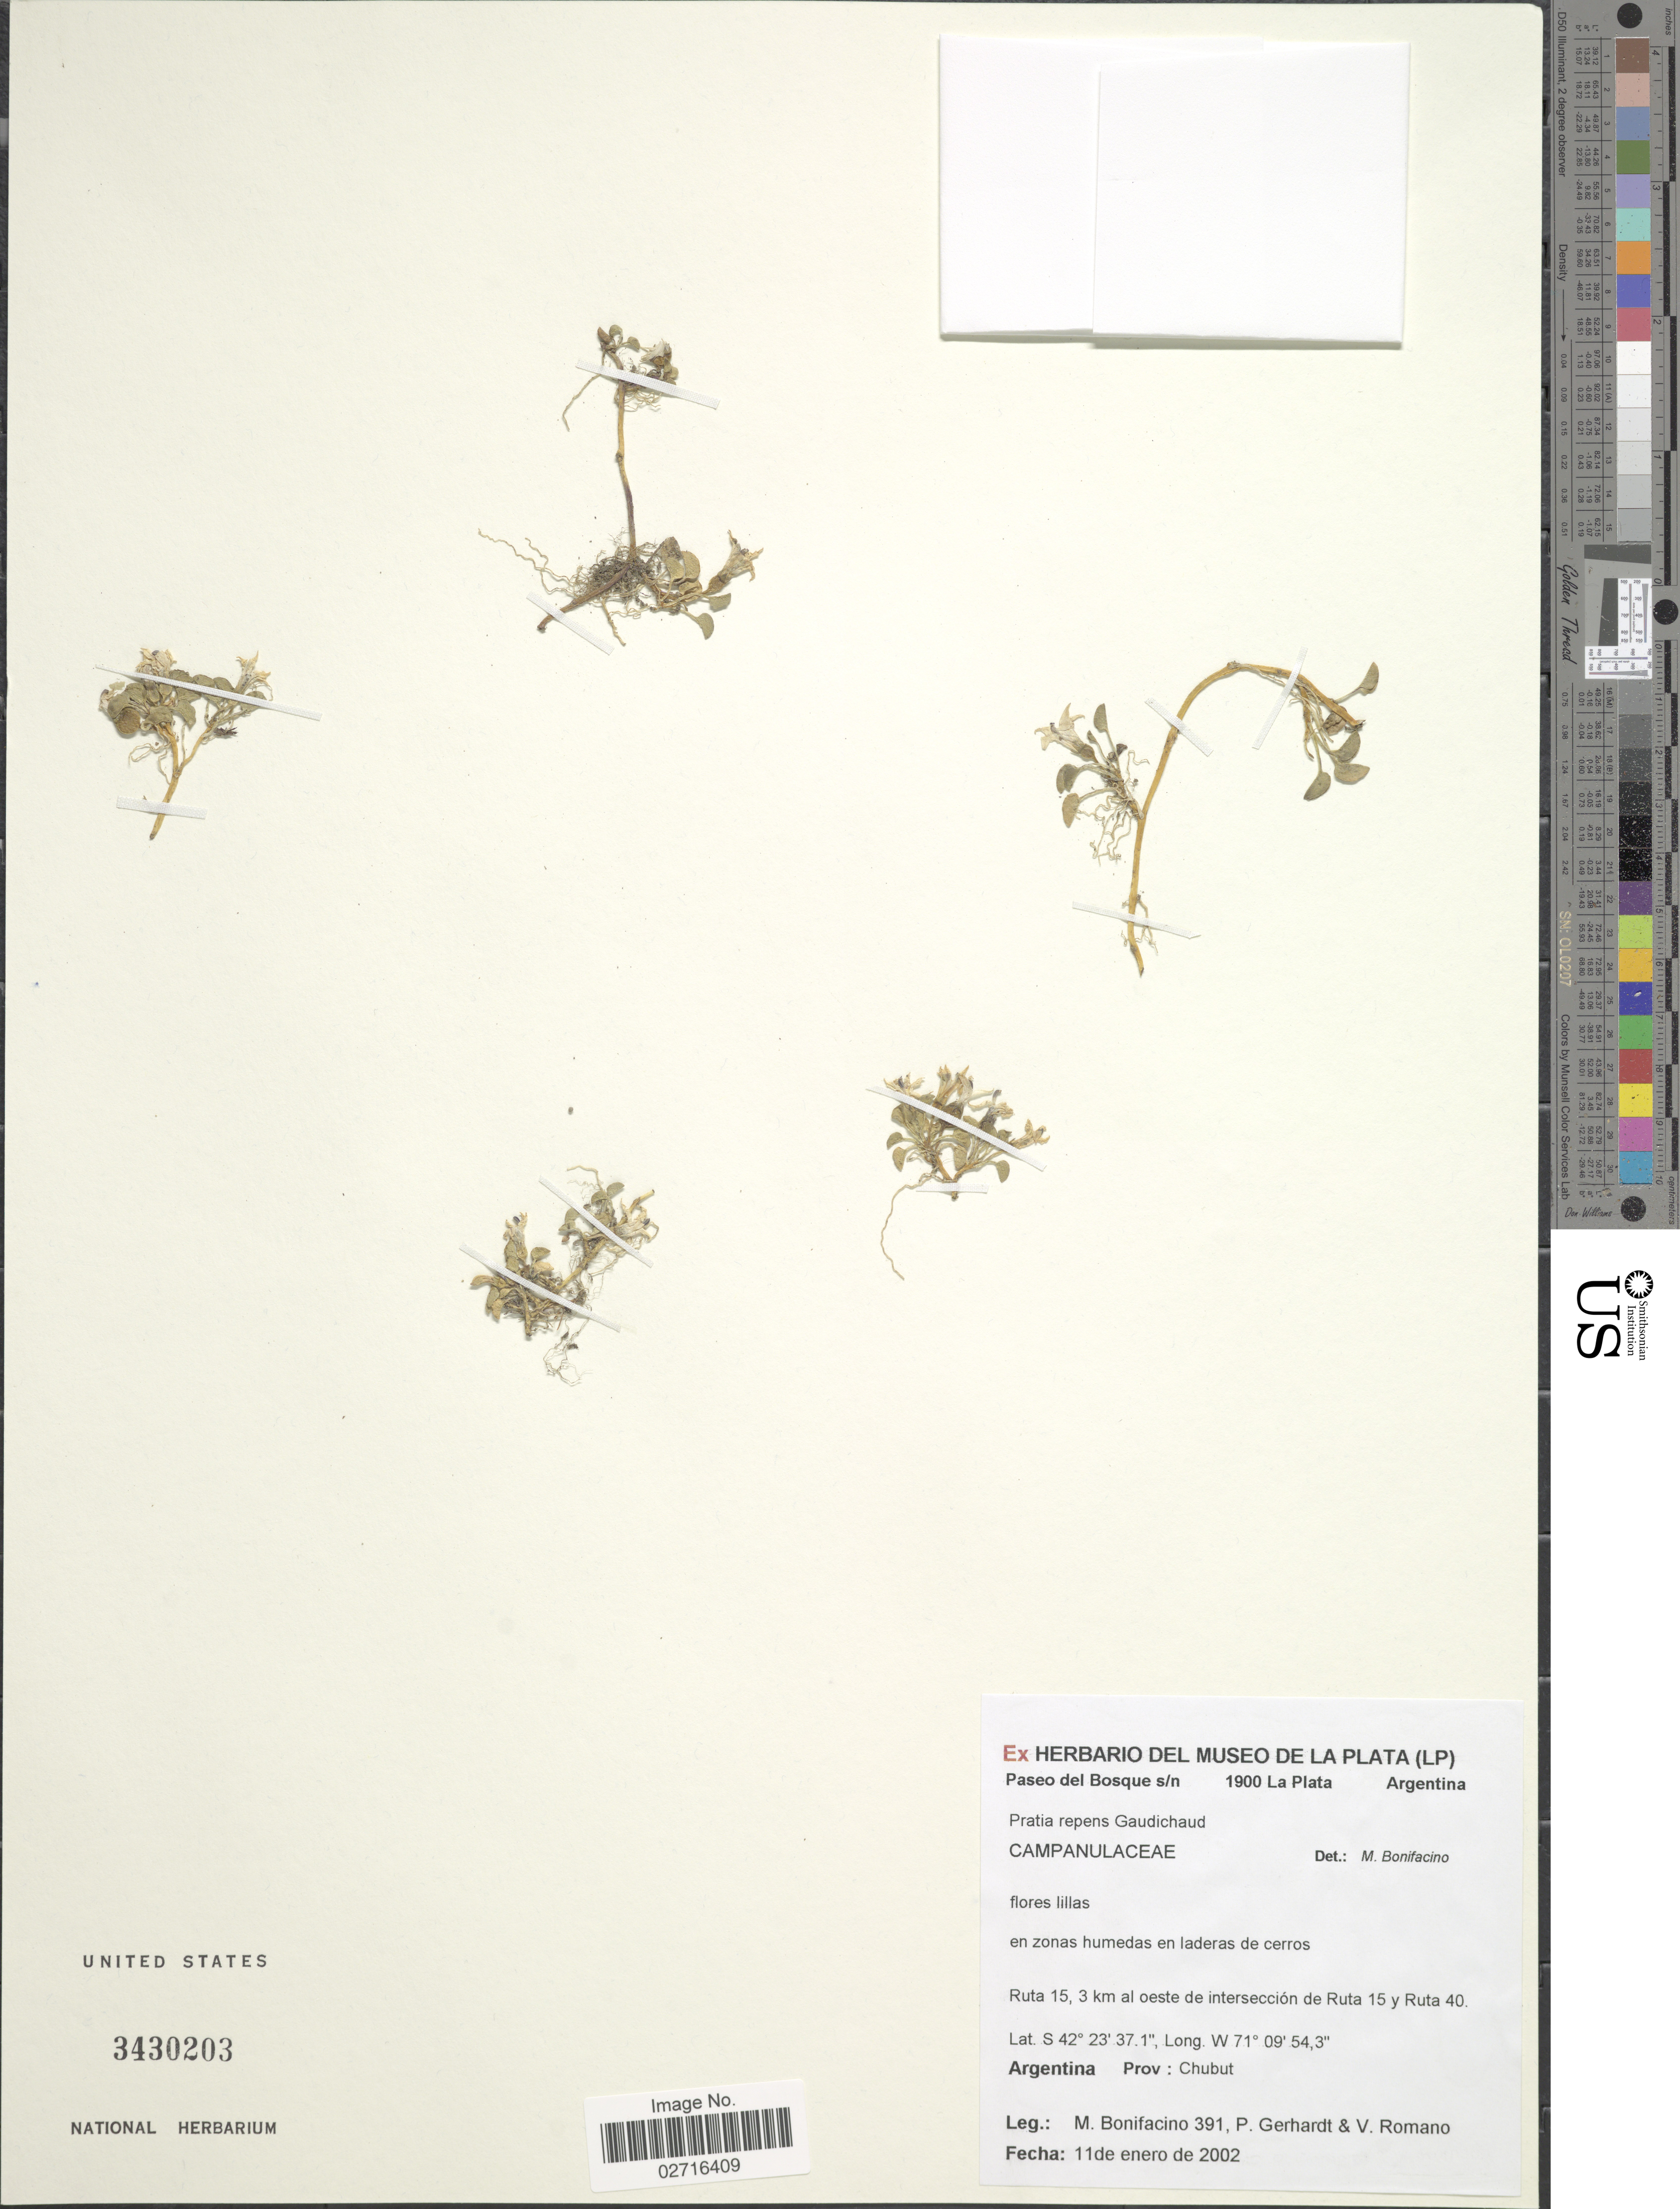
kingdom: Plantae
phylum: Tracheophyta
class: Magnoliopsida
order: Asterales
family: Campanulaceae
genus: Pratia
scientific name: Pratia repens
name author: Gaudich.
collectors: M. Bonifacino, P. Gerhardt & V. Romano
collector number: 0391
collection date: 2002-01-11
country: Argentina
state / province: Chubut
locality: Ruta 15, 3 km al oeste de intersección de Ruta 15 y Ruta 40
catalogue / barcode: US 3430203